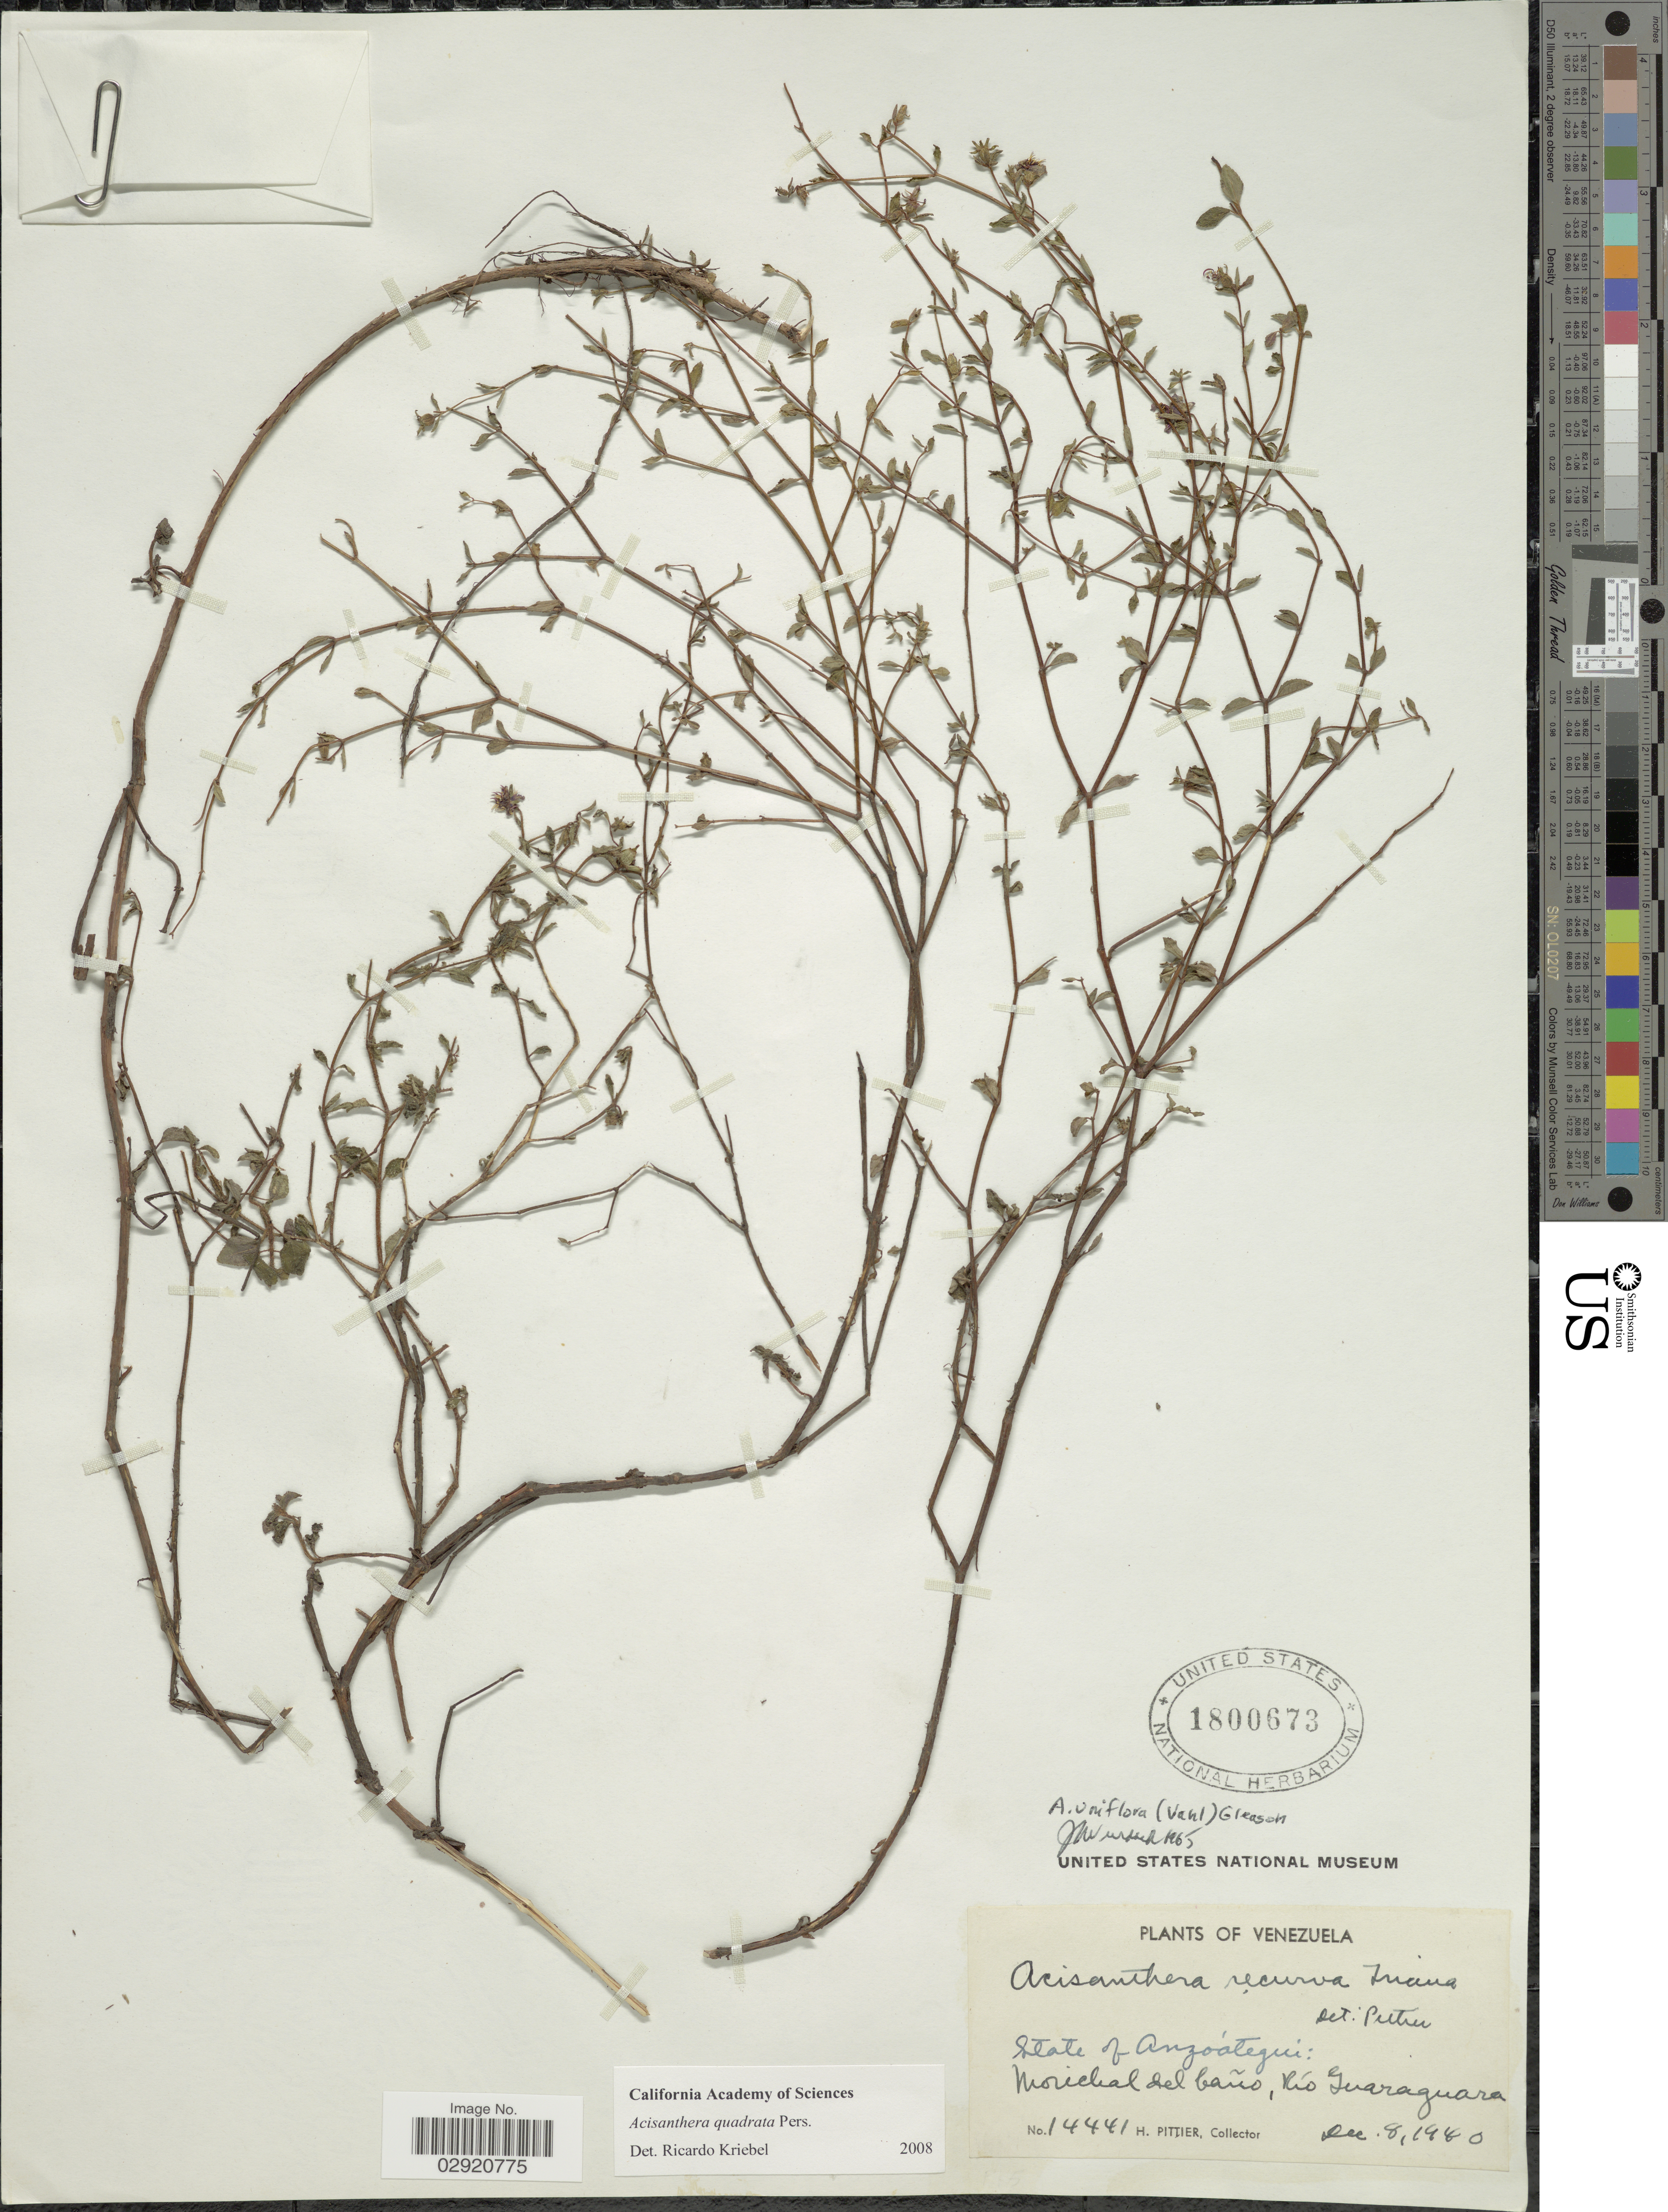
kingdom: Plantae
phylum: Tracheophyta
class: Magnoliopsida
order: Myrtales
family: Melastomataceae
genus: Acisanthera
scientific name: Acisanthera uniflora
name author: (Vahl) Gleason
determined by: Nunes da Silva, Diego, (RB), Jardim Botanico do Rio de Janeiro - Herbario (BRAZIL)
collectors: H. F. Pittier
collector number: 14441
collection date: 1980-12-08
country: Venezuela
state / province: Anzoategui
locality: Morichal del baño, Río Guaraguara.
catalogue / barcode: US 1800673